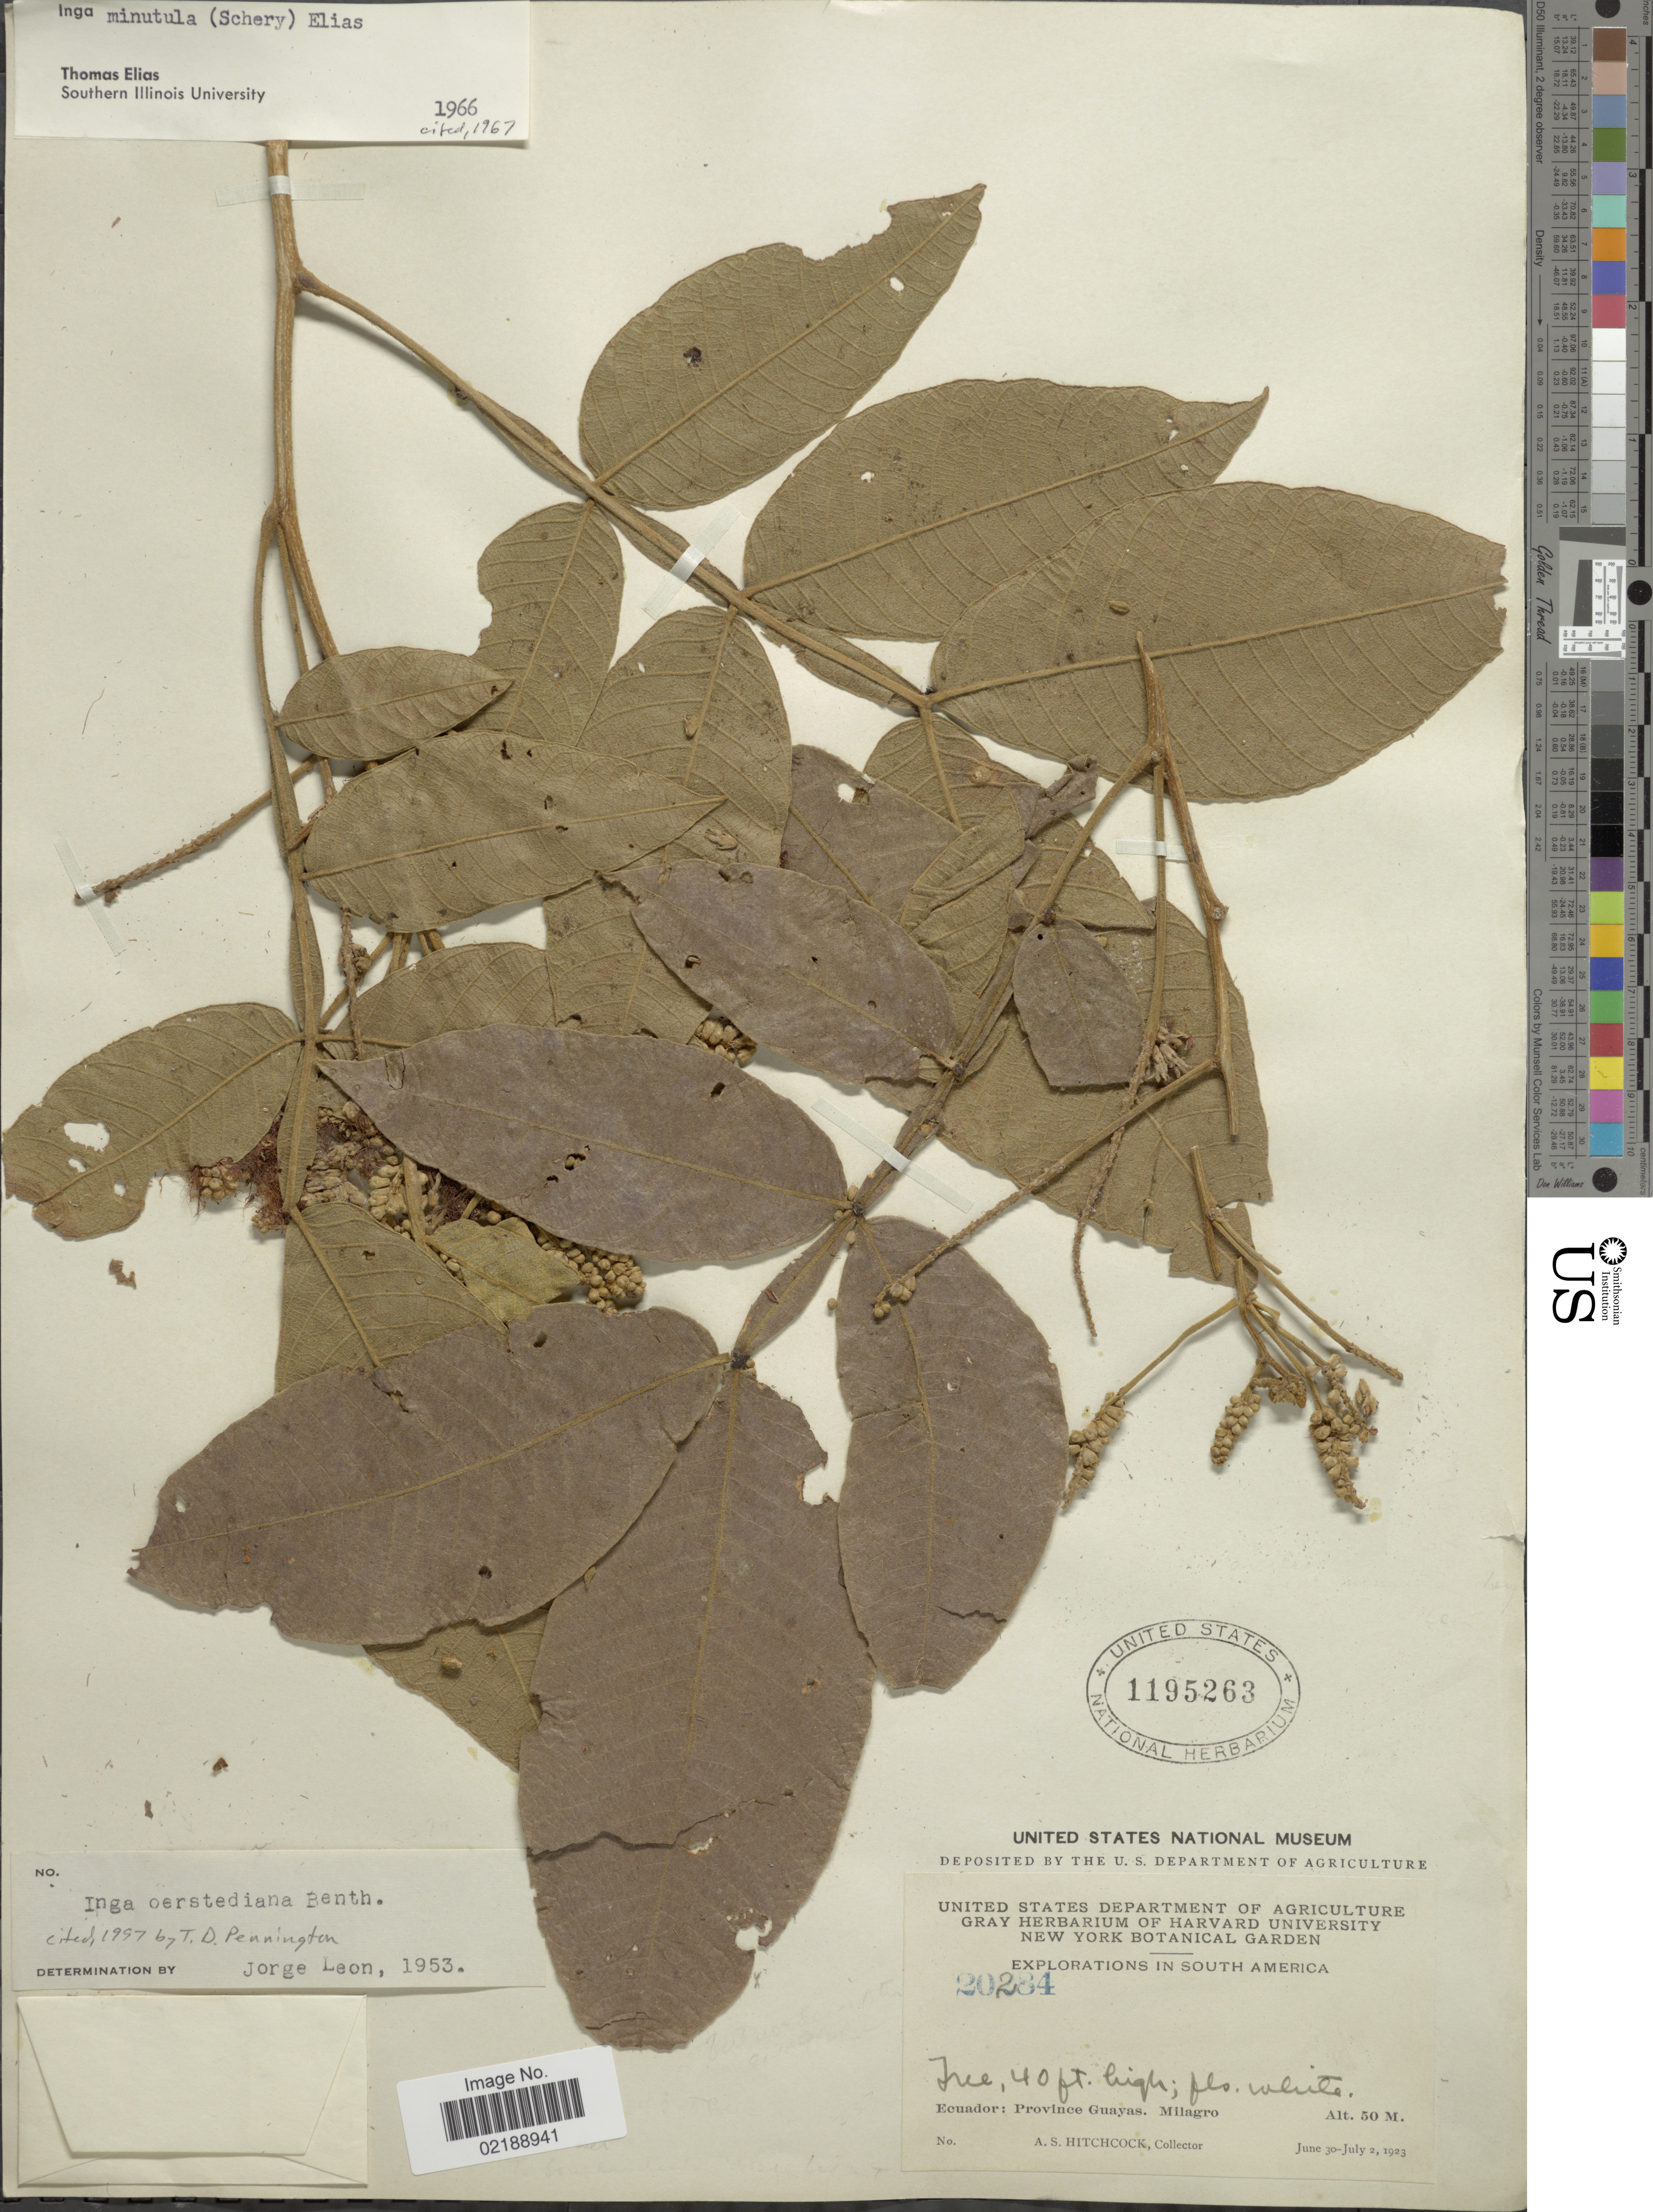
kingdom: Plantae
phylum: Tracheophyta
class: Magnoliopsida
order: Fabales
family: Fabaceae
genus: Inga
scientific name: Inga oerstediana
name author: Benth.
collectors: A. S. Hitchcock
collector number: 20284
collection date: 1923-06-30/1923-07-02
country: Ecuador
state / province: Guayas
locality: Milagro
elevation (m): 50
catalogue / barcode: US 1195263